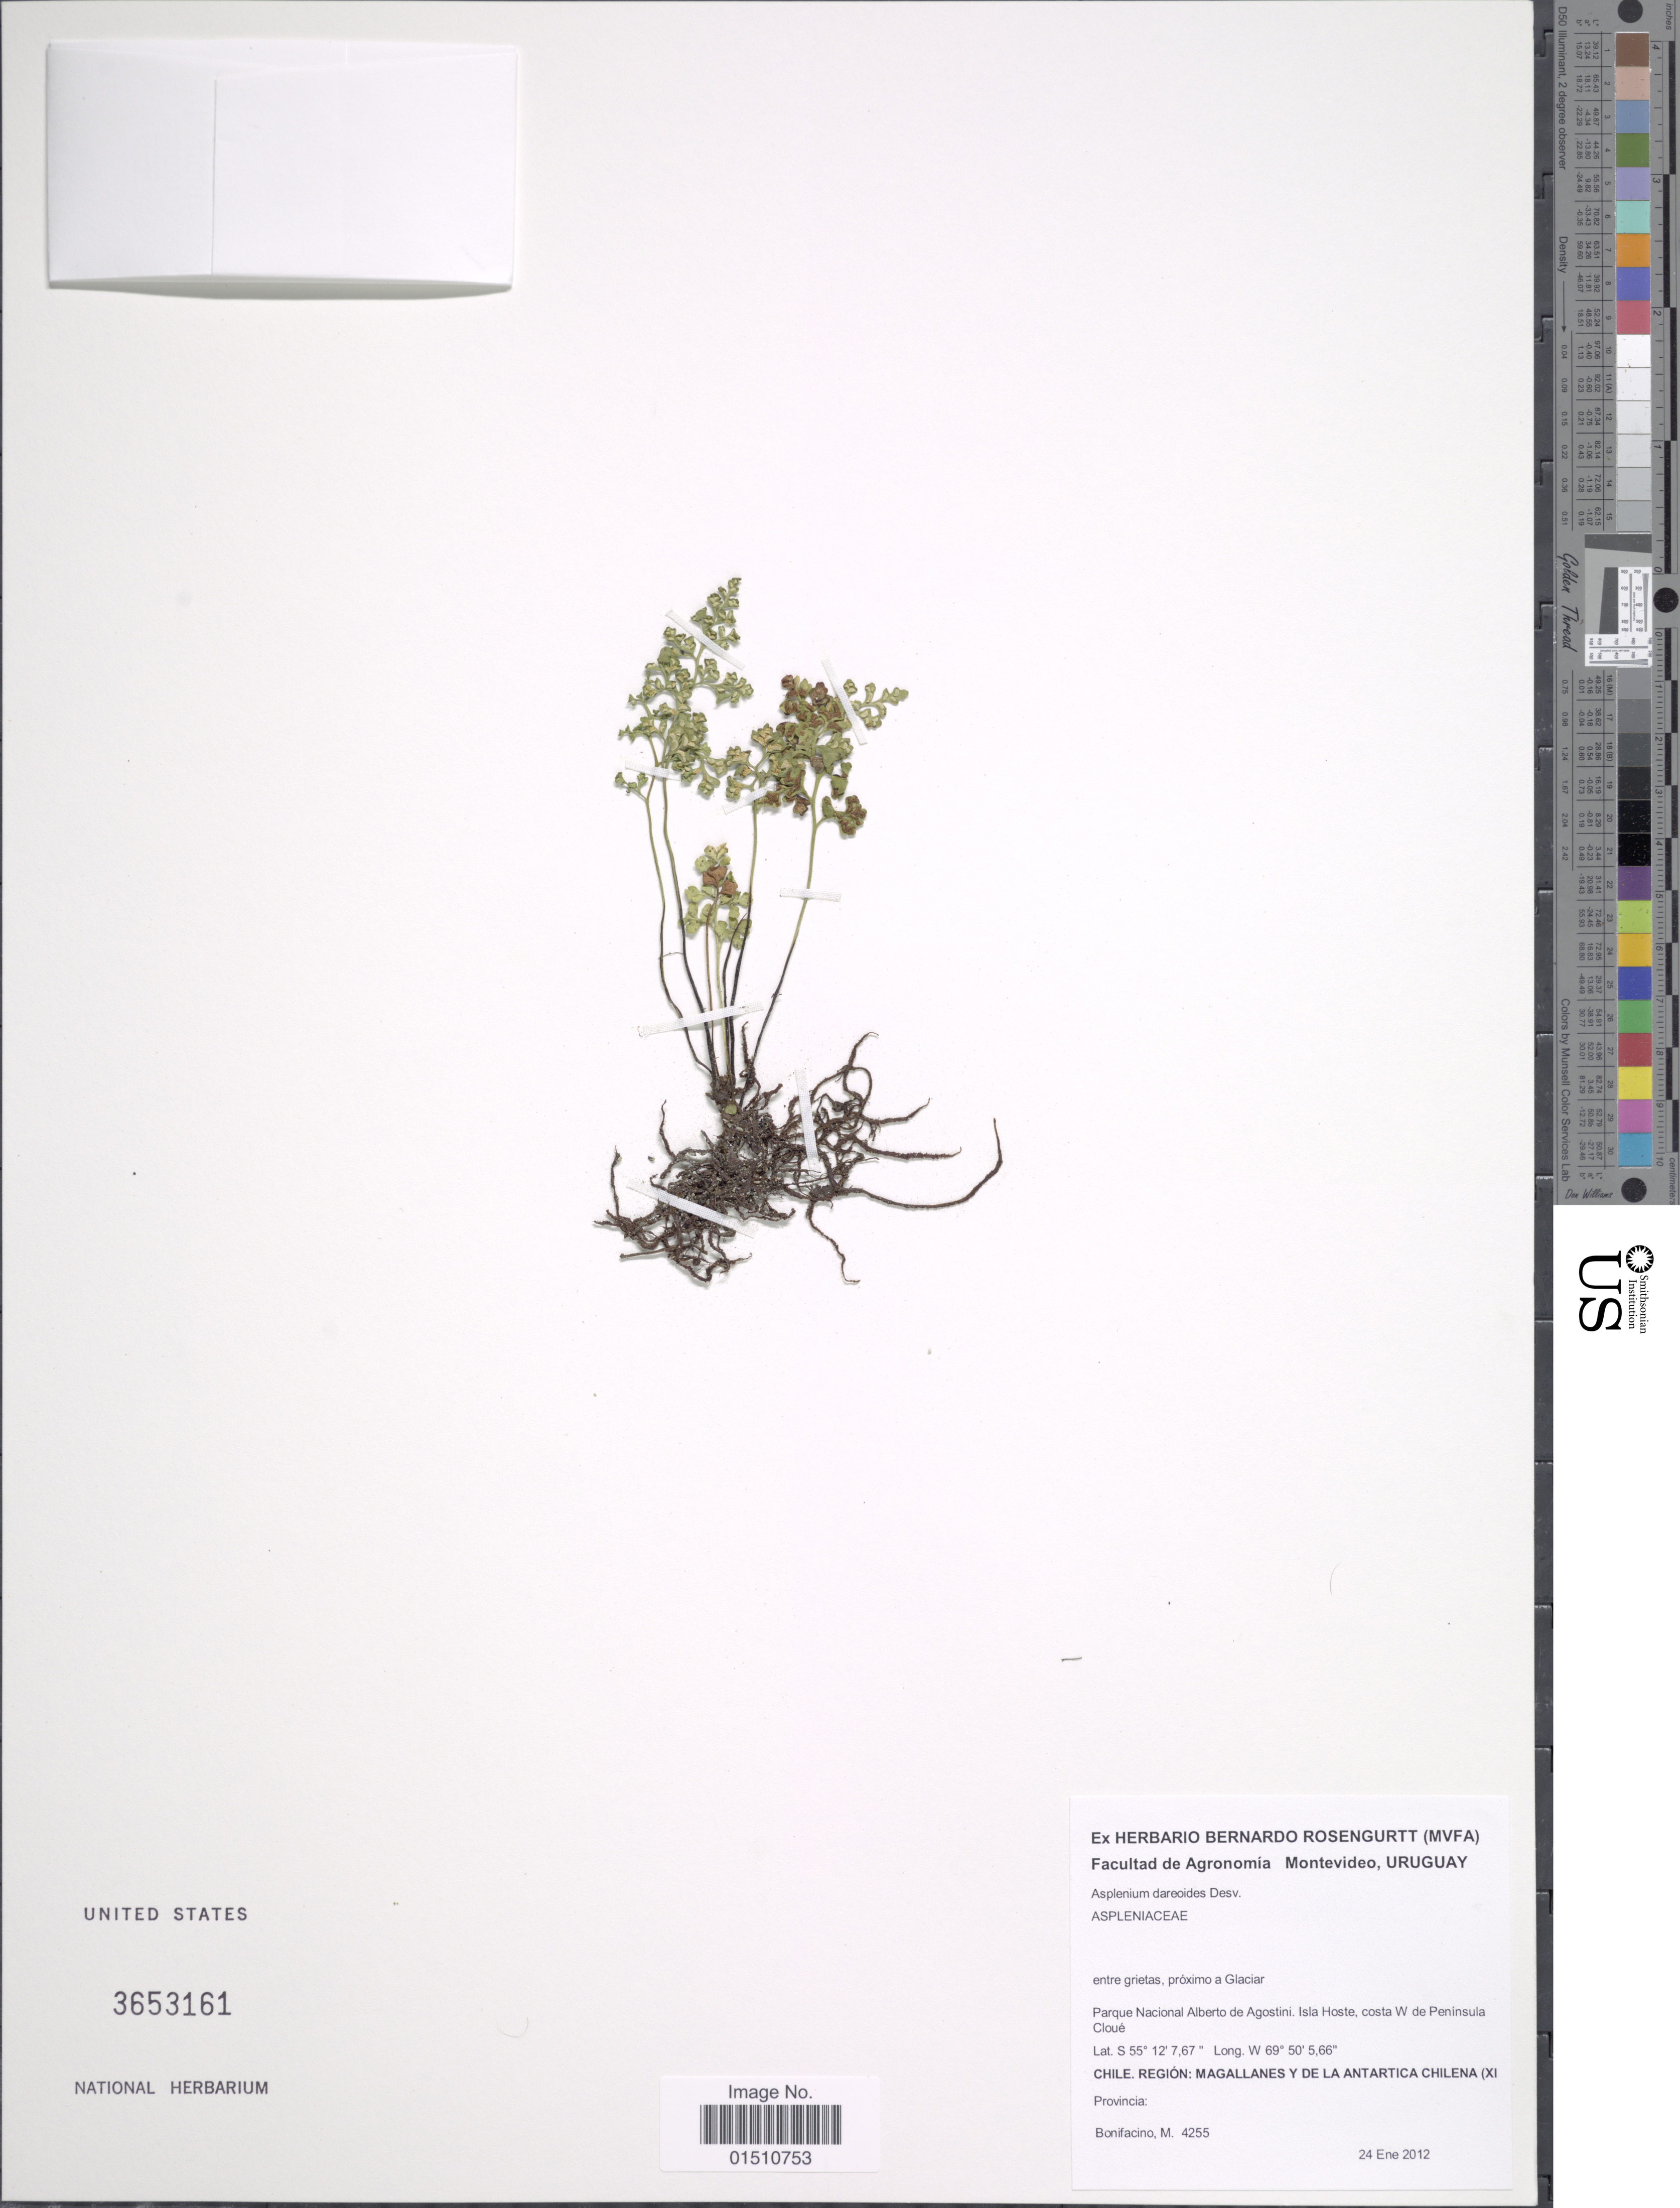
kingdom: Plantae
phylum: Tracheophyta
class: Polypodiopsida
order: Polypodiales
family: Aspleniaceae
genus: Asplenium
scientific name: Asplenium dareoides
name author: Desv.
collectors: M. Bonifacino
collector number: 4255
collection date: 2012-01-24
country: Chile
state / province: Magallanes y de la Antártica Chilena (XII)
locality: Parque Nacional Alberto de Agostini. Isla Hoste, costa W de Penninsula Cloué, Chille.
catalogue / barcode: US 3653161